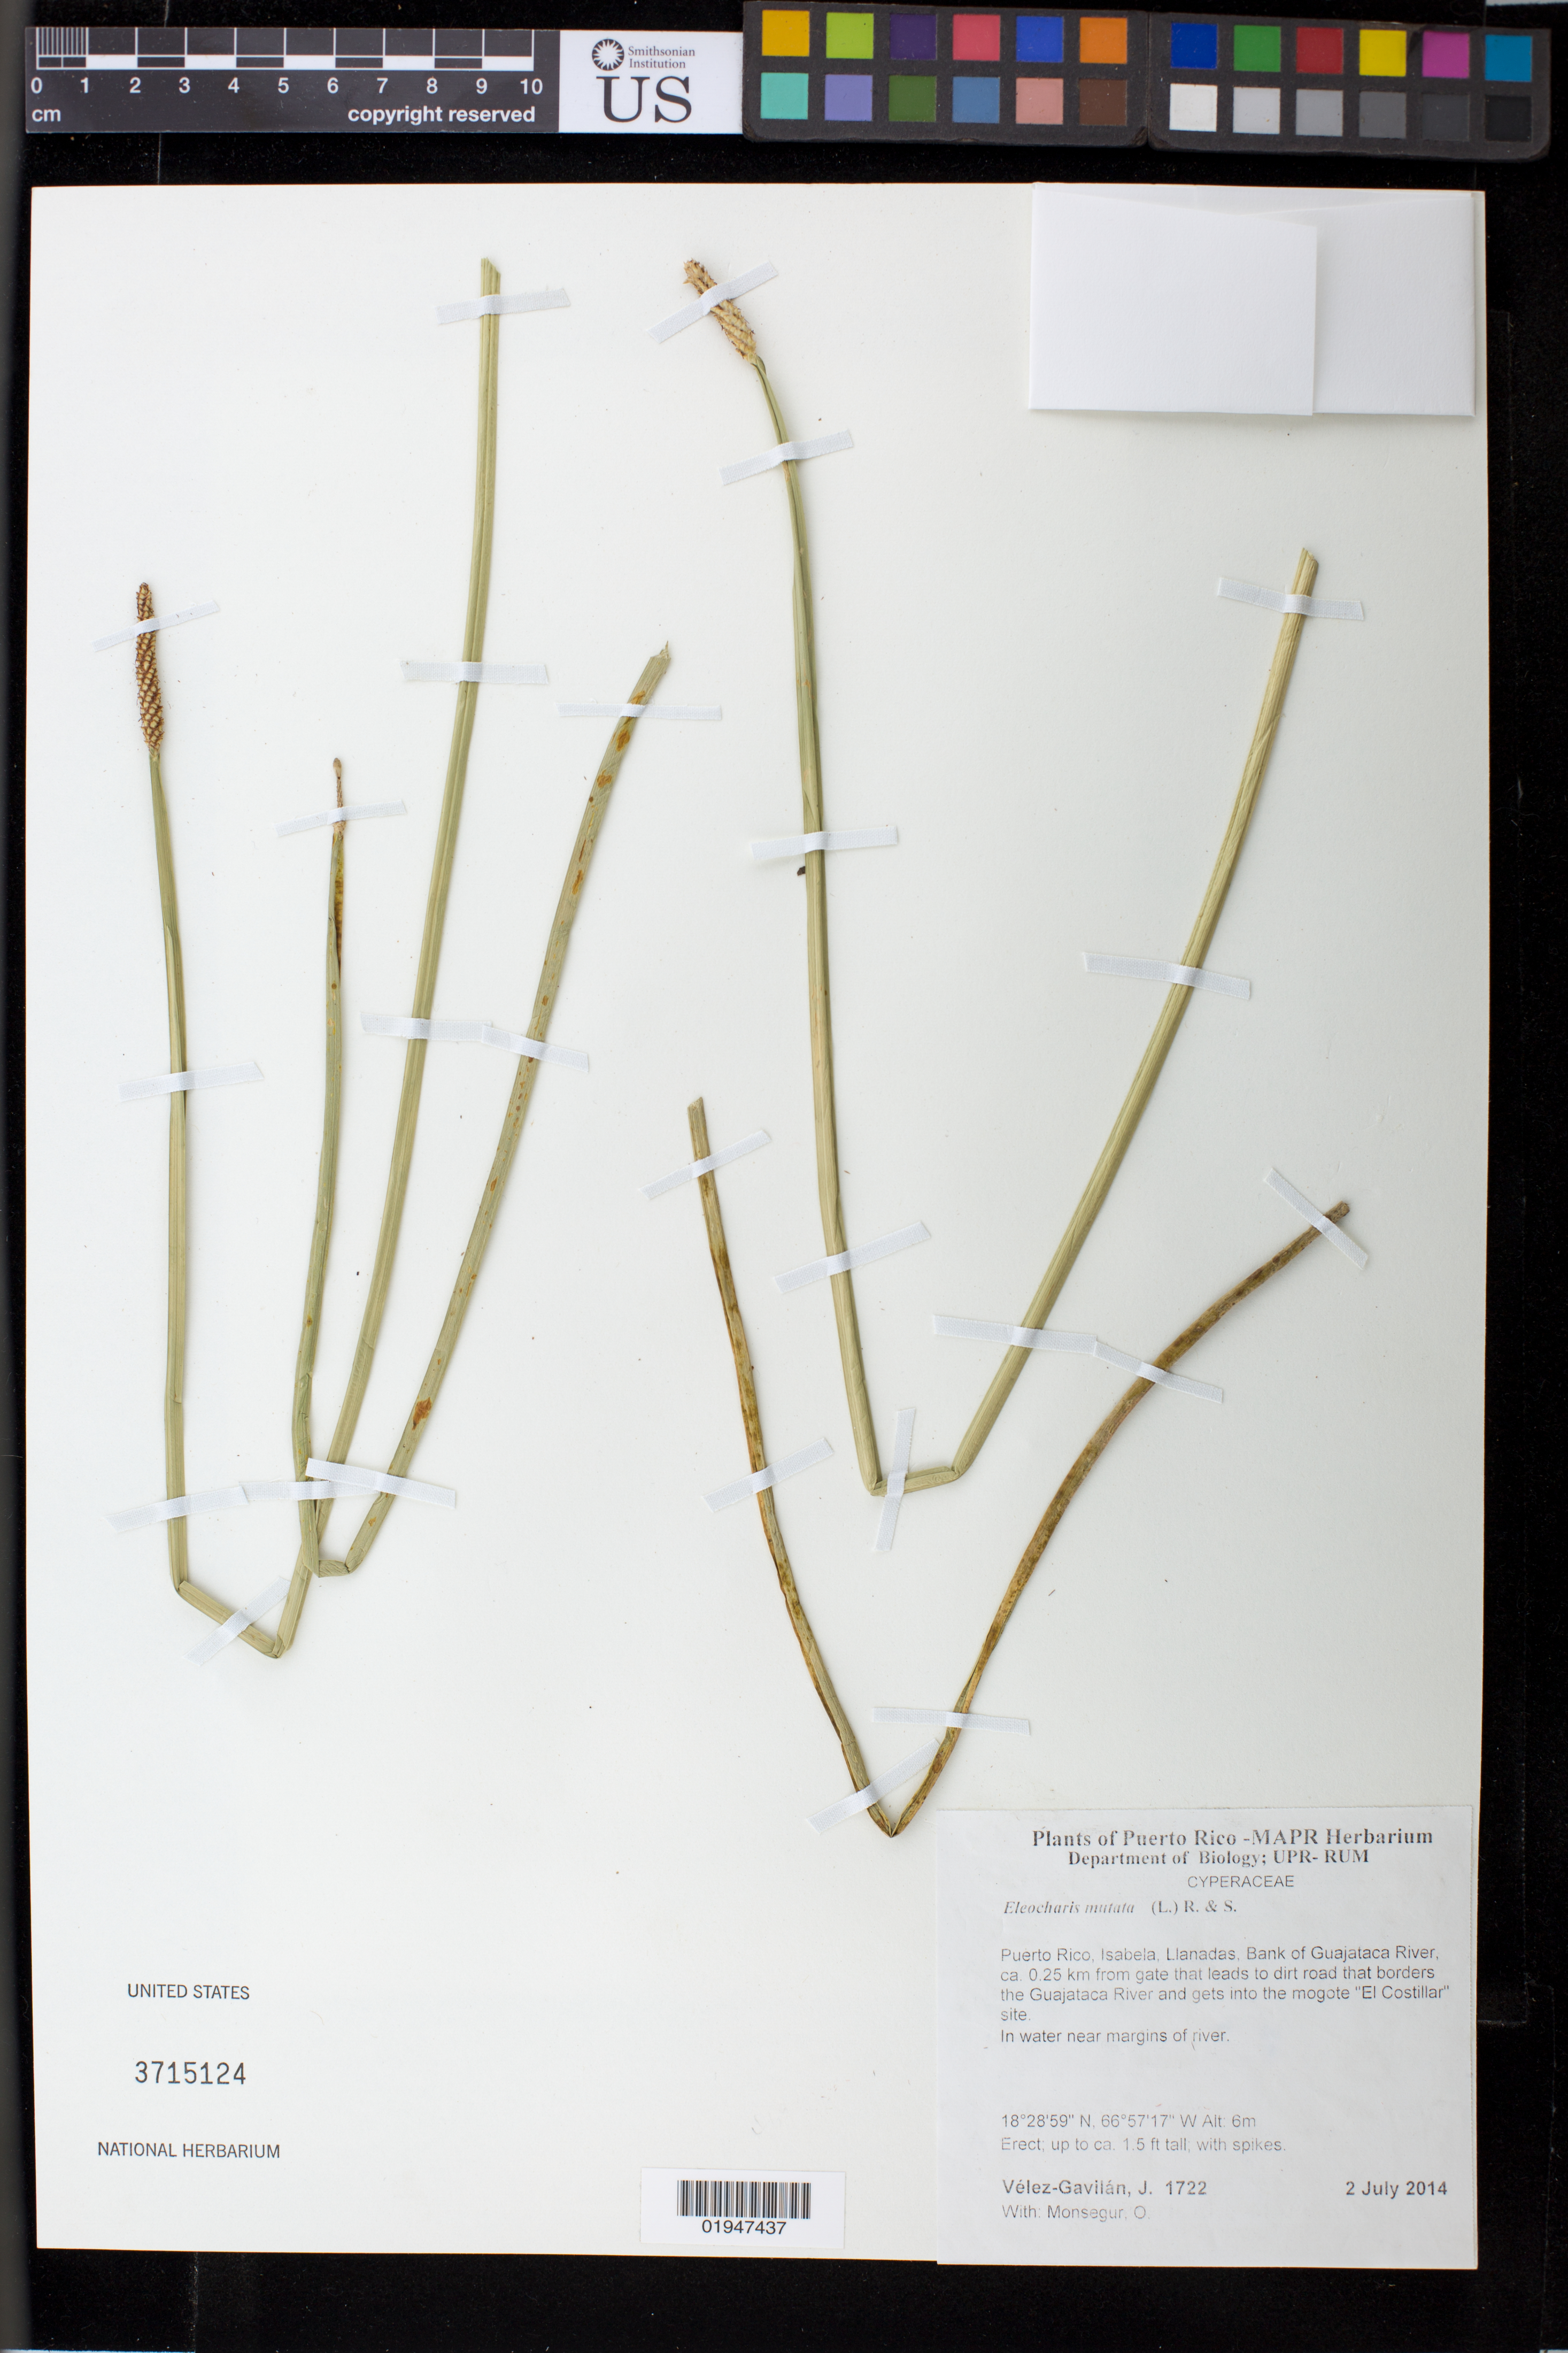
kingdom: Plantae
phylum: Tracheophyta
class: Liliopsida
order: Poales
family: Cyperaceae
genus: Eleocharis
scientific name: Eleocharis mutata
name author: (L.) Roem. & Schult.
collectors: J. Vélez-Gavilán & O. Monsegur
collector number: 1722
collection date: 2014-07-02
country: Puerto Rico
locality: Isabela, Llanadas. Bank of Guajataca River, ca. 0.25 km from gate that leads to dirt road that borders the Guajataca River and gets into the mogote "El Costillar" site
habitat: In water near margins of river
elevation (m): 6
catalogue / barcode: US 3715124